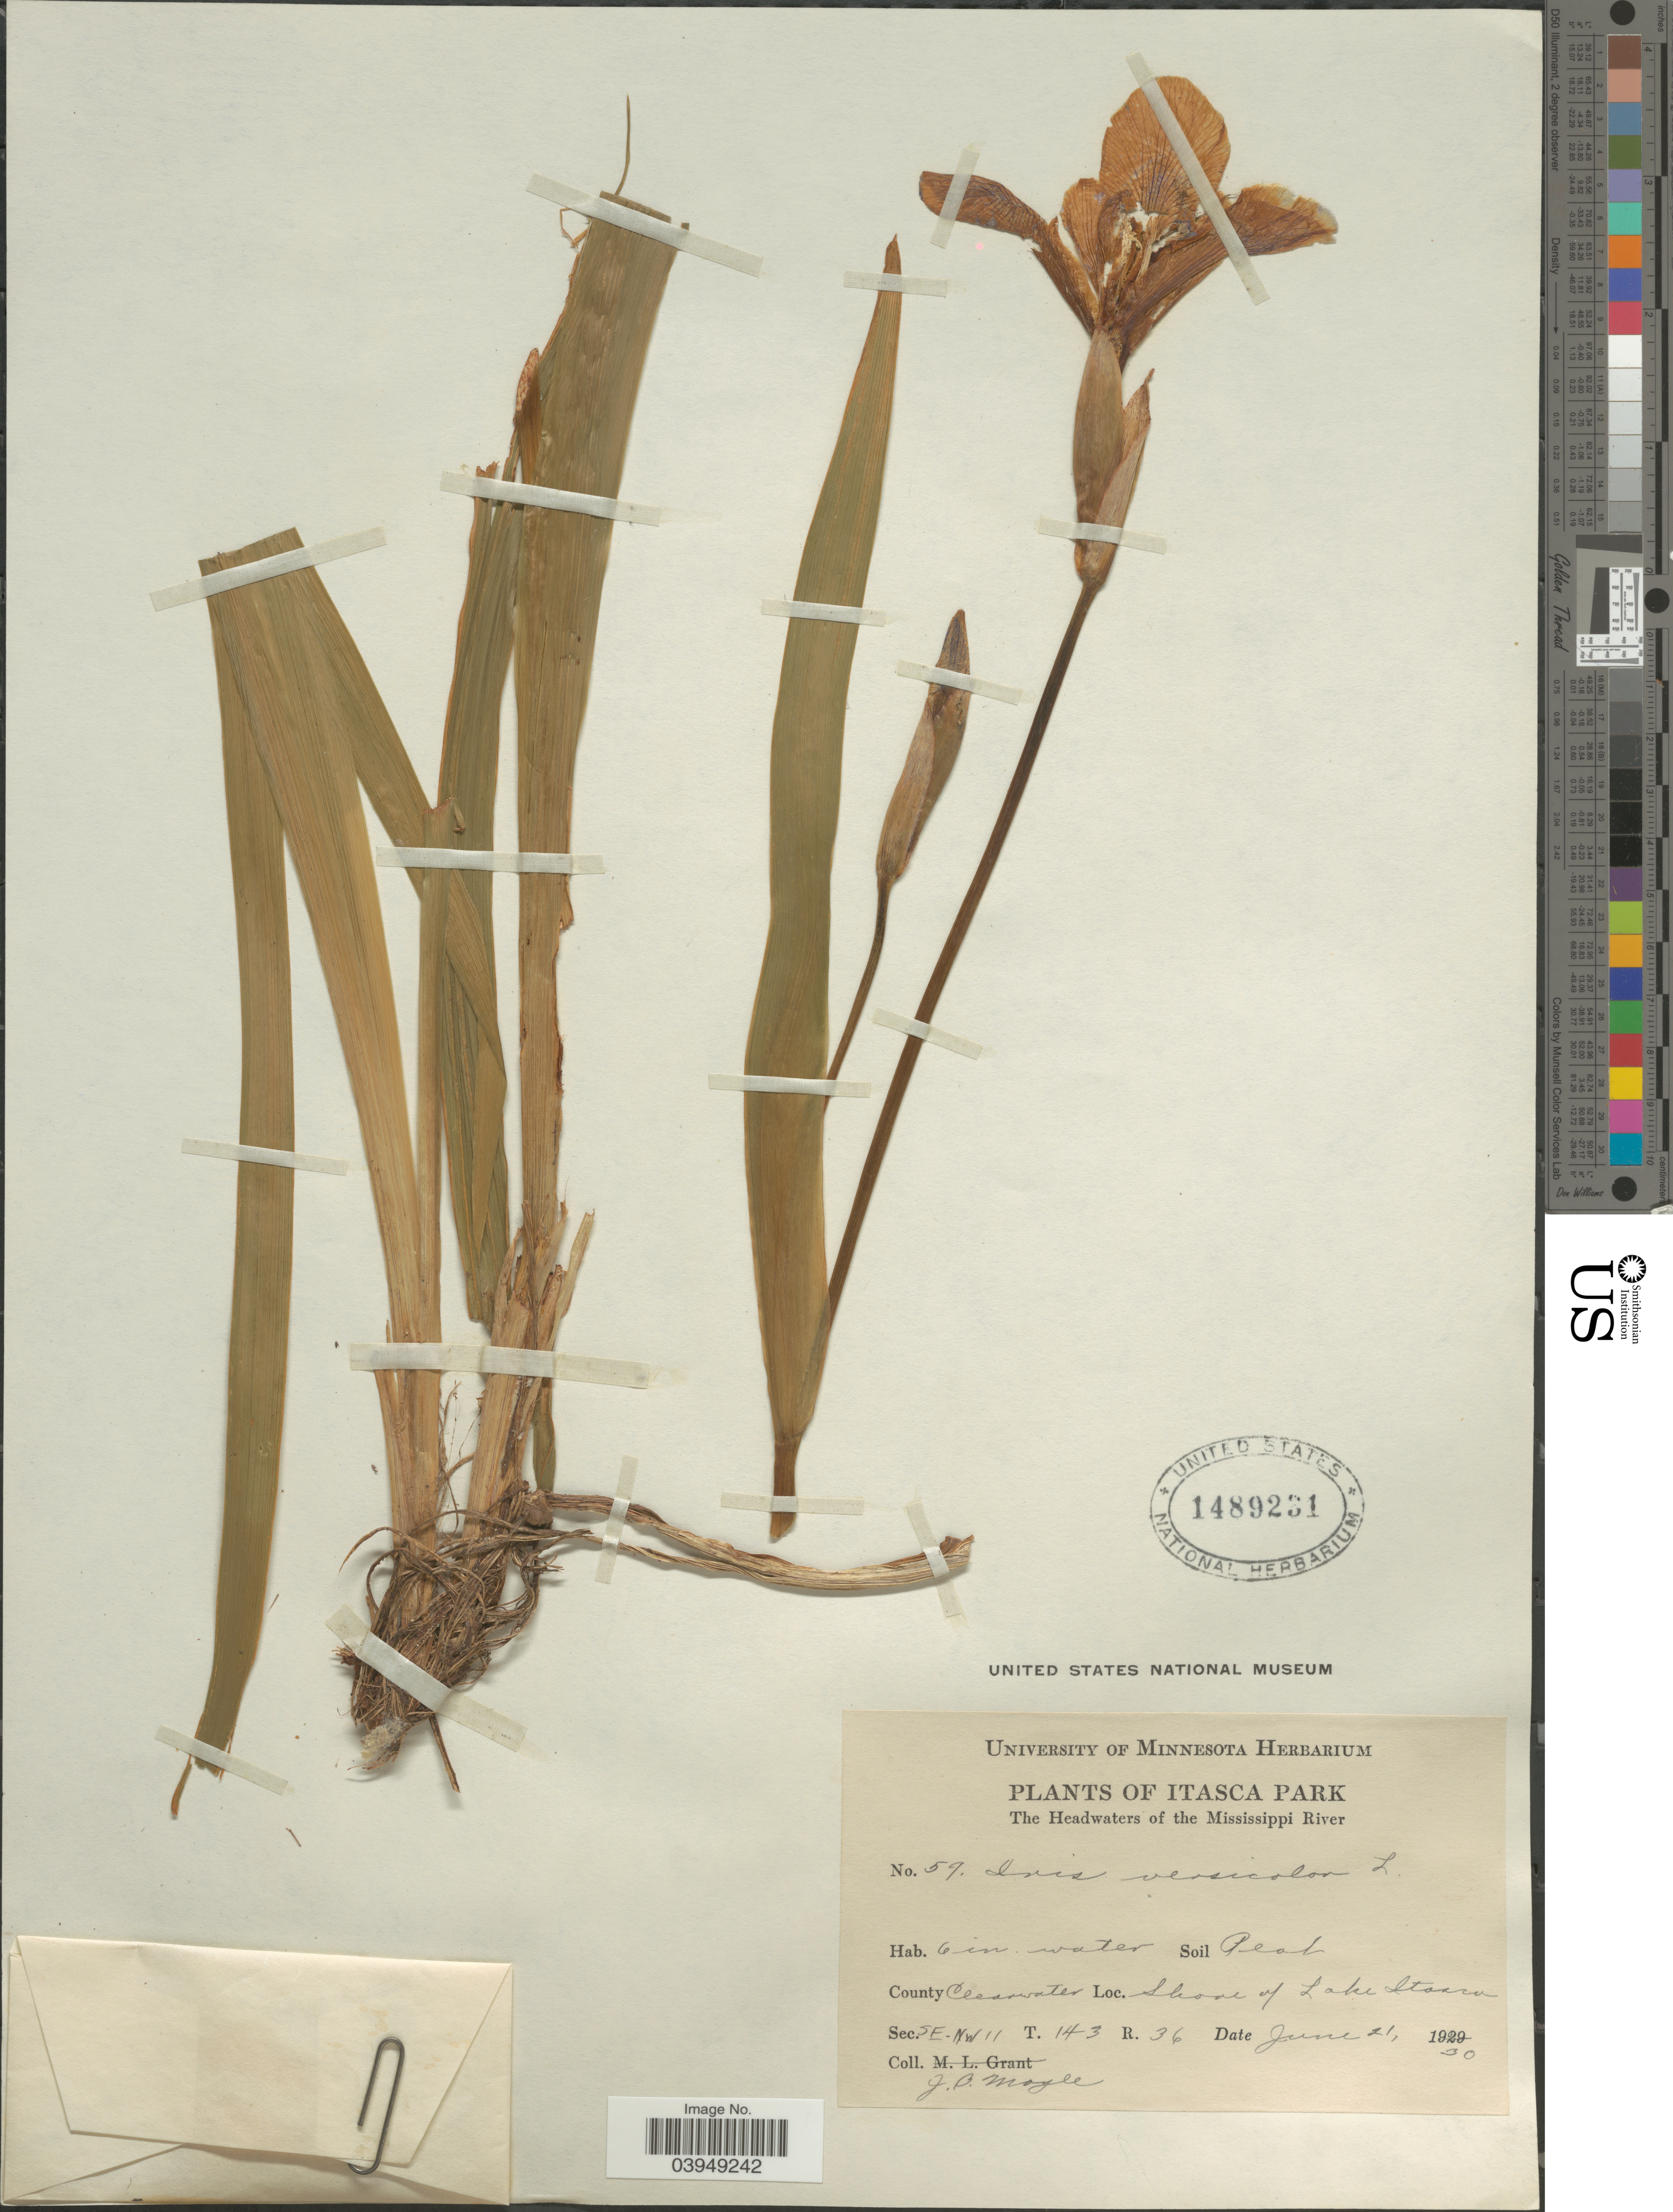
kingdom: Plantae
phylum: Tracheophyta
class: Liliopsida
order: Asparagales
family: Iridaceae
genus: Iris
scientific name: Iris versicolor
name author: L.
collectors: J. Moyer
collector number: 59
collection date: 1930-06-21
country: United States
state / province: Minnesota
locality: Itasca Park. The Headwaters of the Mississippi River. County Clearwater. Shore of Lake Itasca. Sec. SE-NW 11 T. 143 R. 36.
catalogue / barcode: US 1489231